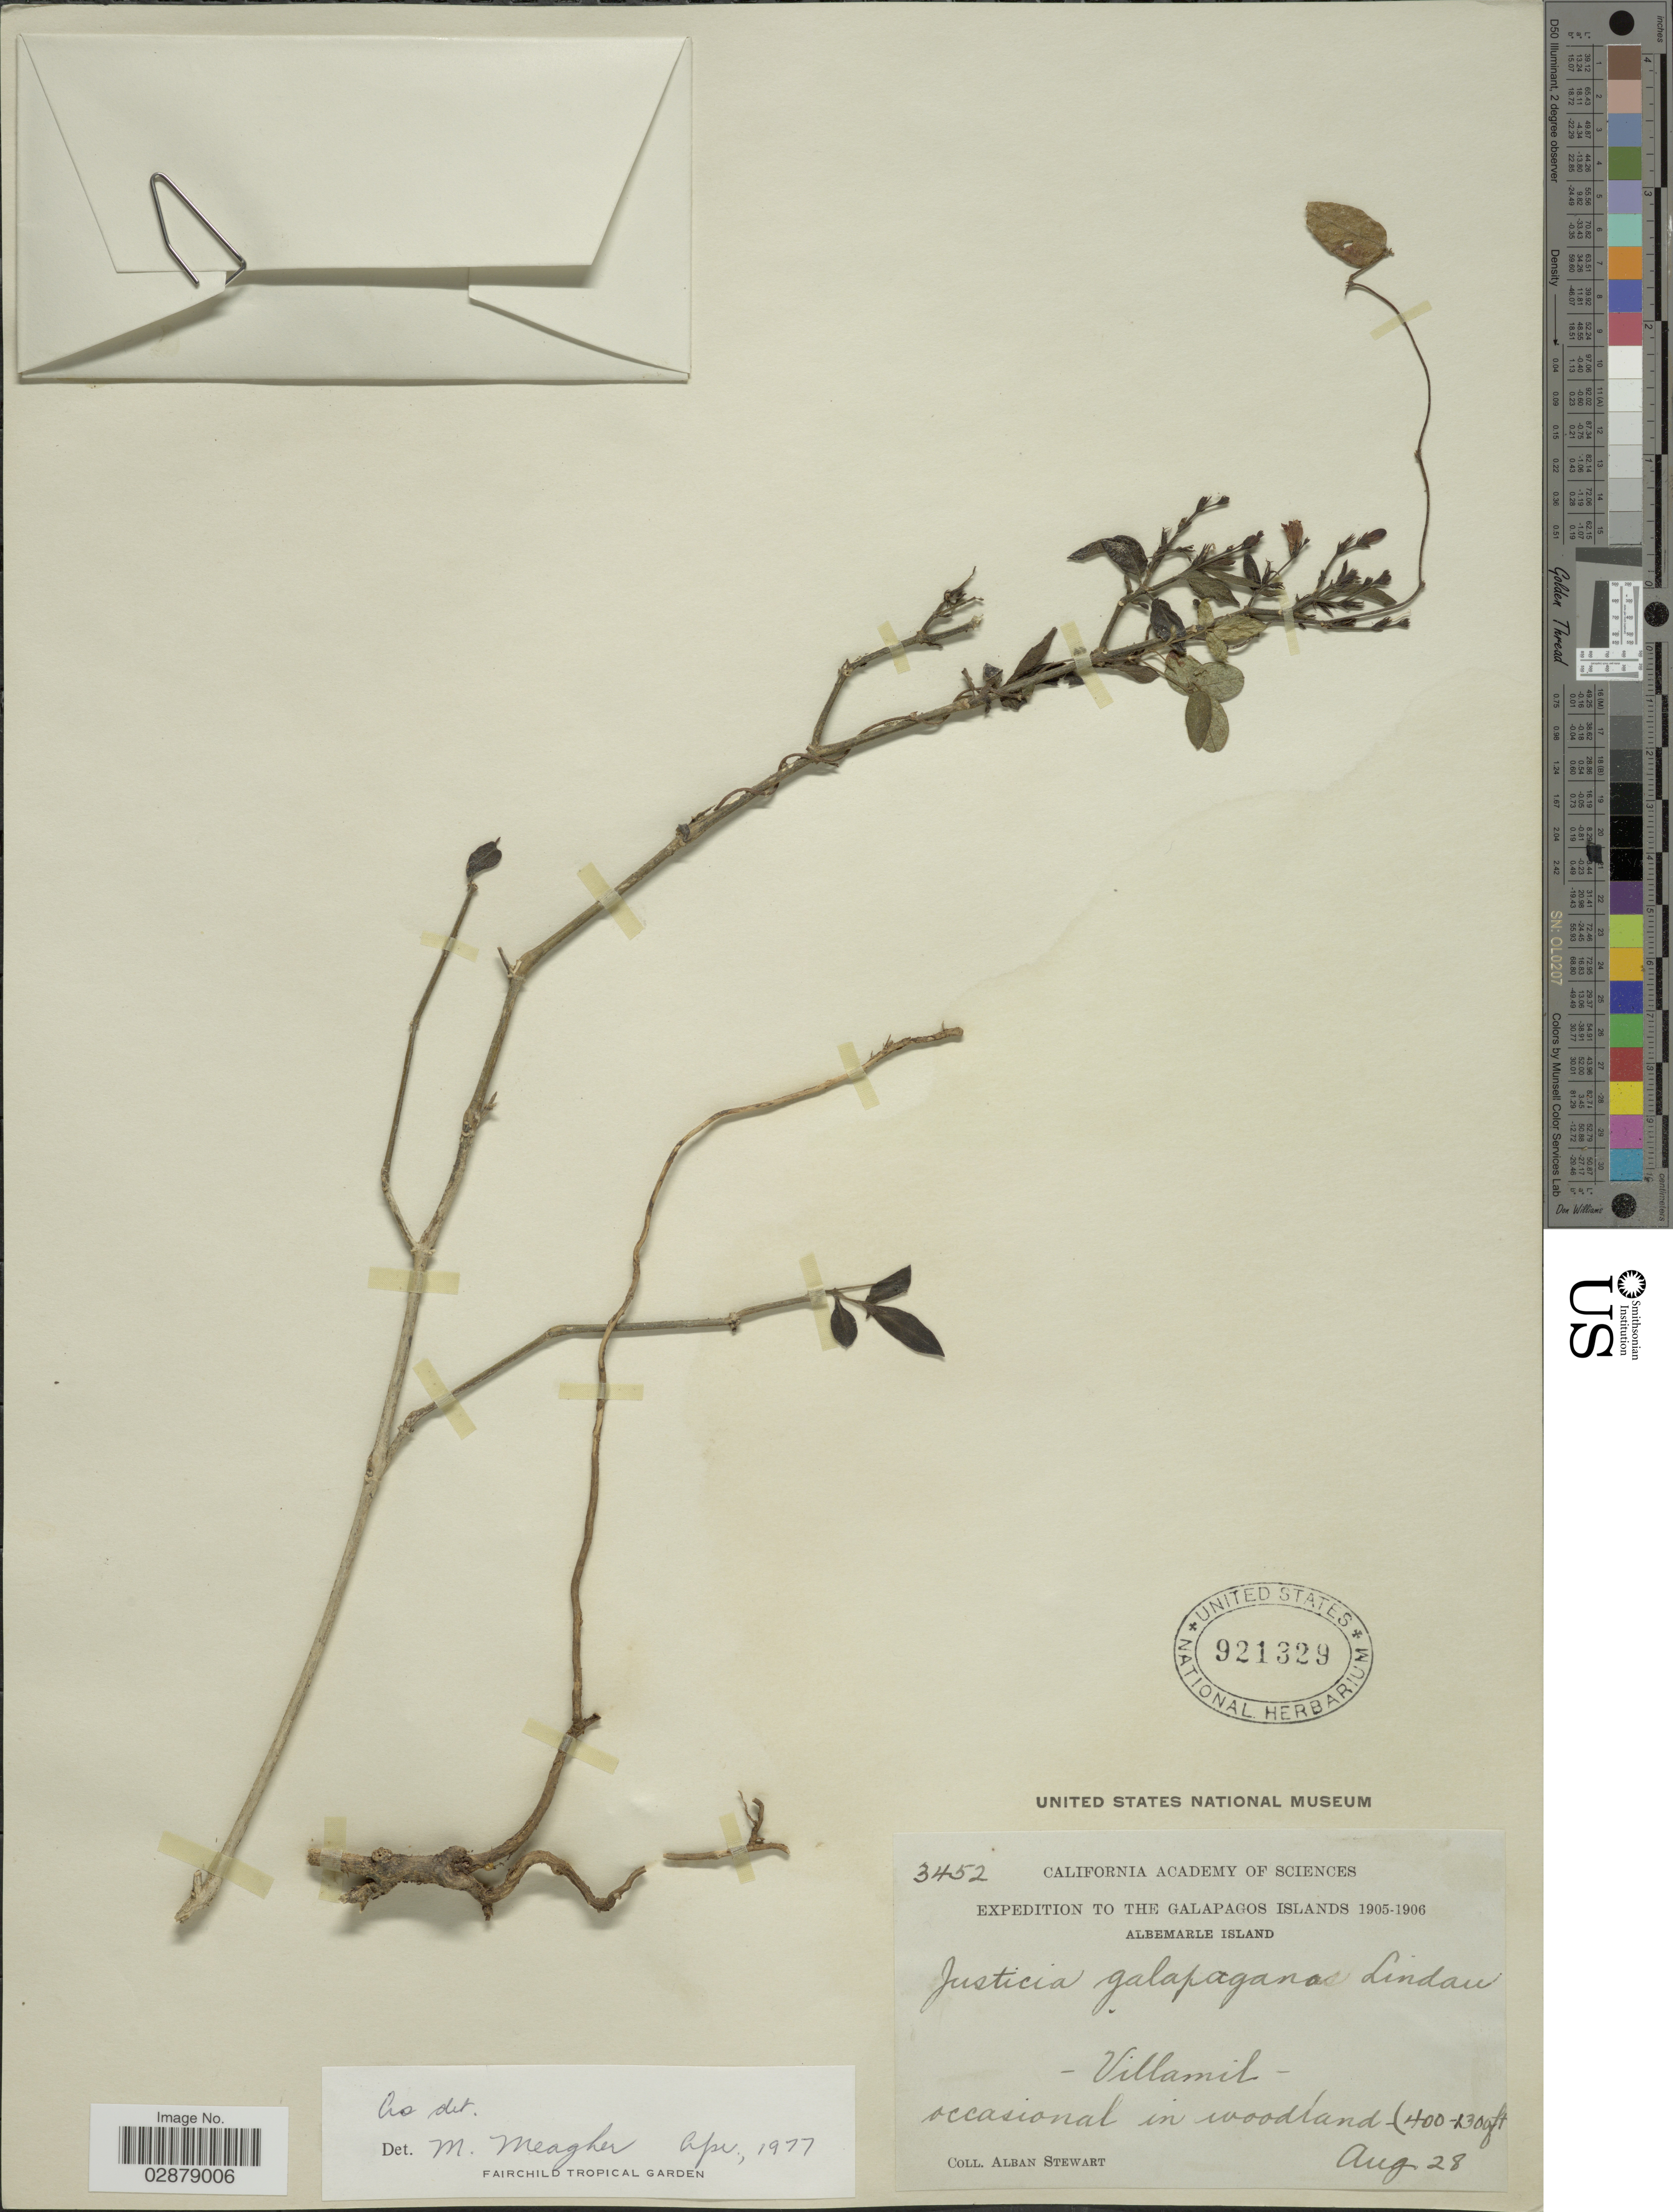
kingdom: Plantae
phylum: Tracheophyta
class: Magnoliopsida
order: Lamiales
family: Acanthaceae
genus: Justicia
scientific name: Justicia galapagana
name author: Lindau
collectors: A. Stewart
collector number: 3452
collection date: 1905-08-28/1906-08-28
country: Ecuador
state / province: Colón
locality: The Galapagos Islands. Albemarle Island. Villamil.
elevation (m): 122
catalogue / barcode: US 921329